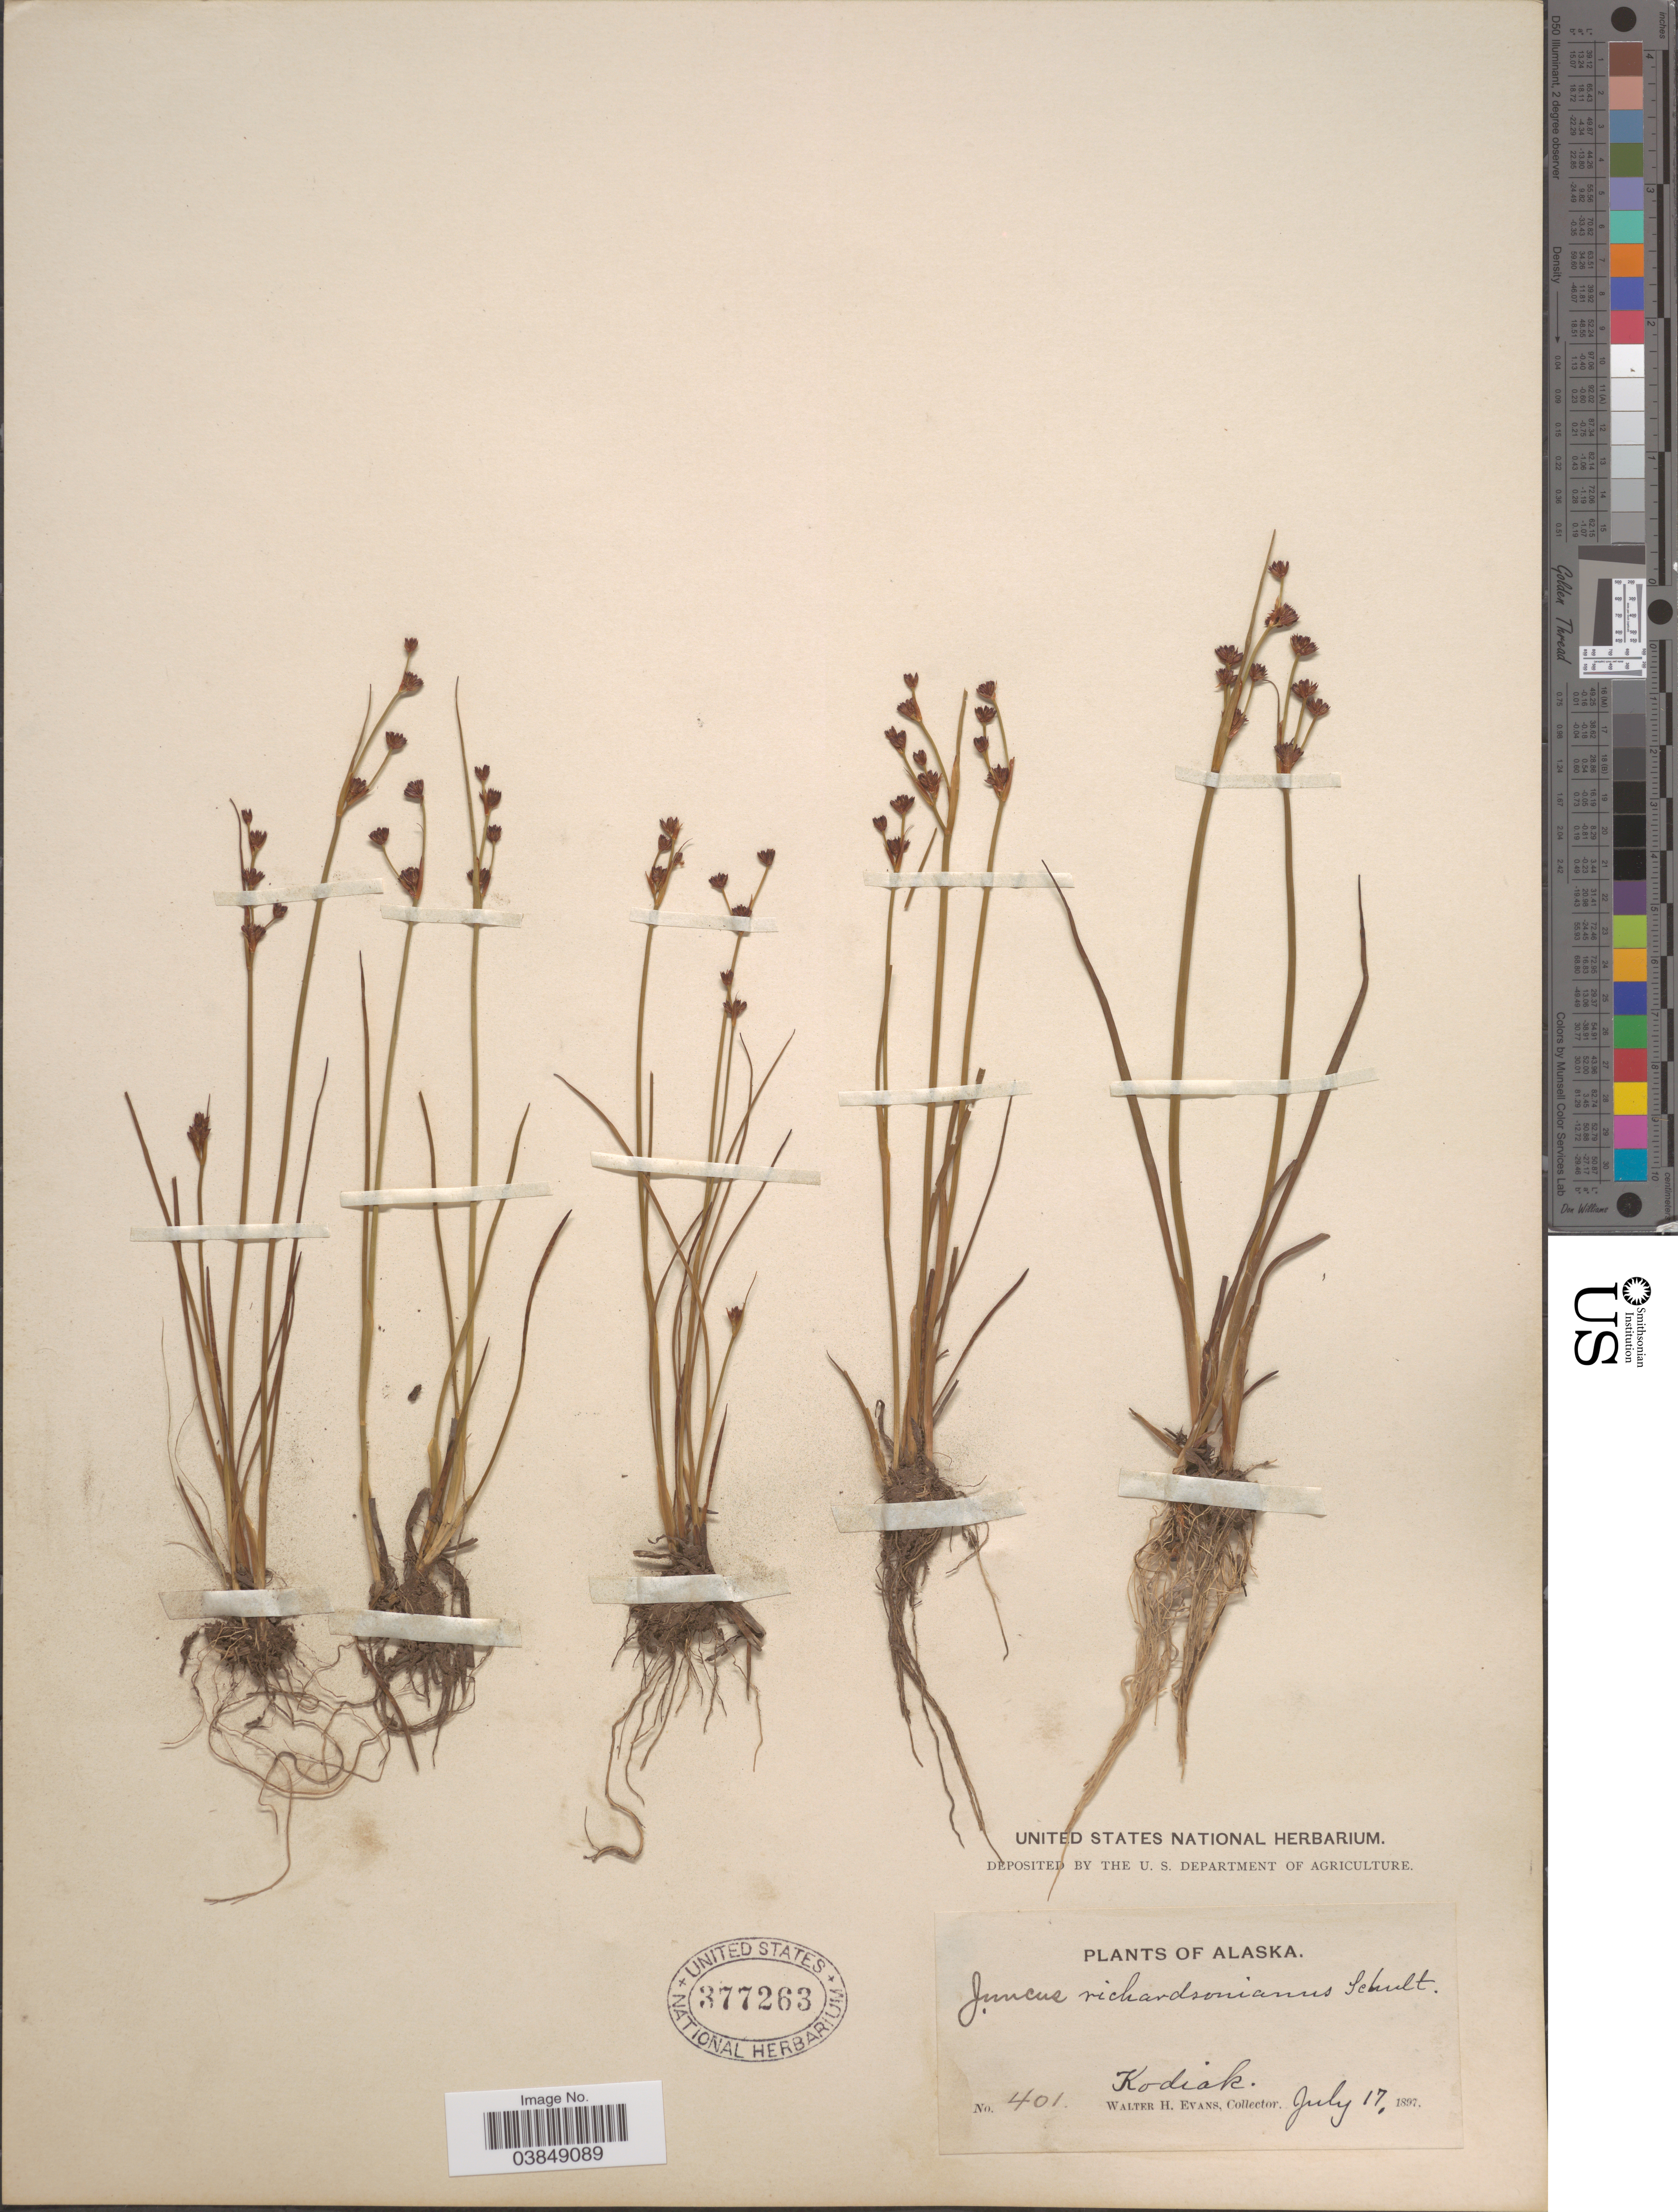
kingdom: Plantae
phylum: Tracheophyta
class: Liliopsida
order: Poales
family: Juncaceae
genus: Juncus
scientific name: Juncus alpinus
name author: Vill.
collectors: W. H. Evans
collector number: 401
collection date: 1897-07-17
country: United States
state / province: Alaska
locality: Kodiak.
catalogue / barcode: US 377263